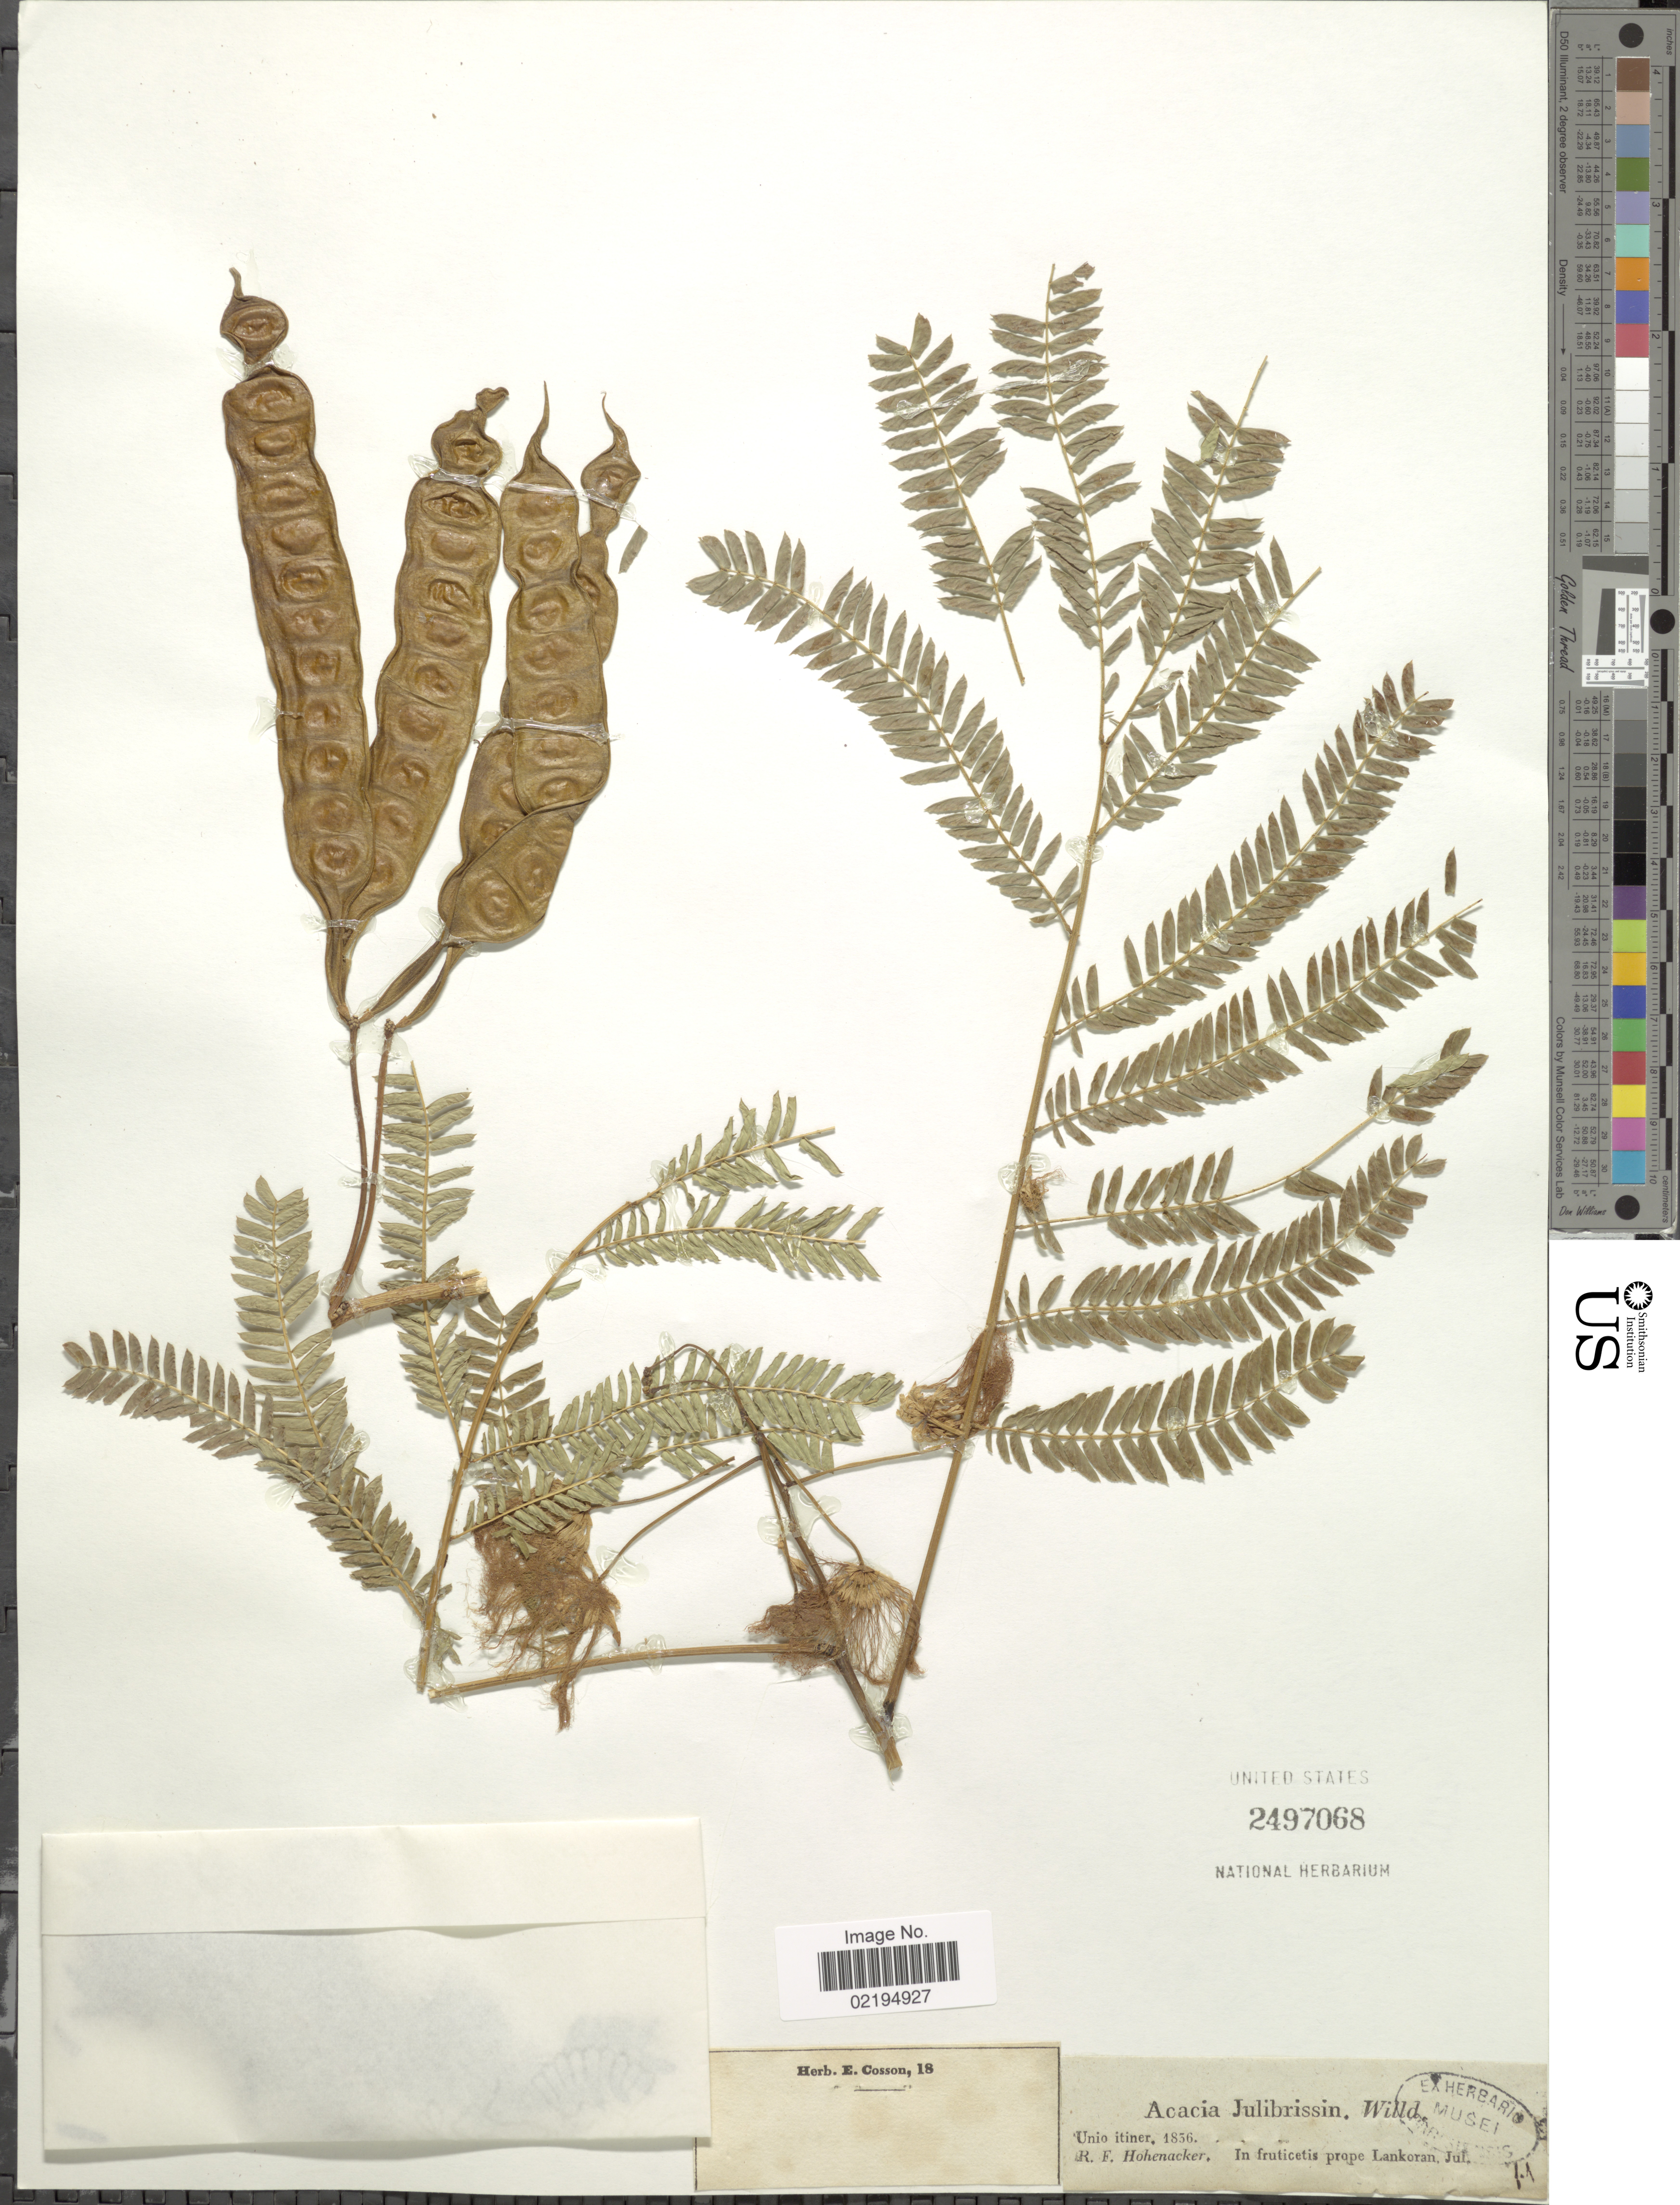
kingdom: Plantae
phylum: Tracheophyta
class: Magnoliopsida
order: Fabales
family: Fabaceae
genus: Albizia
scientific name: Albizia julibrissin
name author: Durazz.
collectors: R. F. Hohenacker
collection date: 1836-07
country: Azerbaijan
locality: Unio itiner, in fruticetis prope Lankoran.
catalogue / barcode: US 2497068